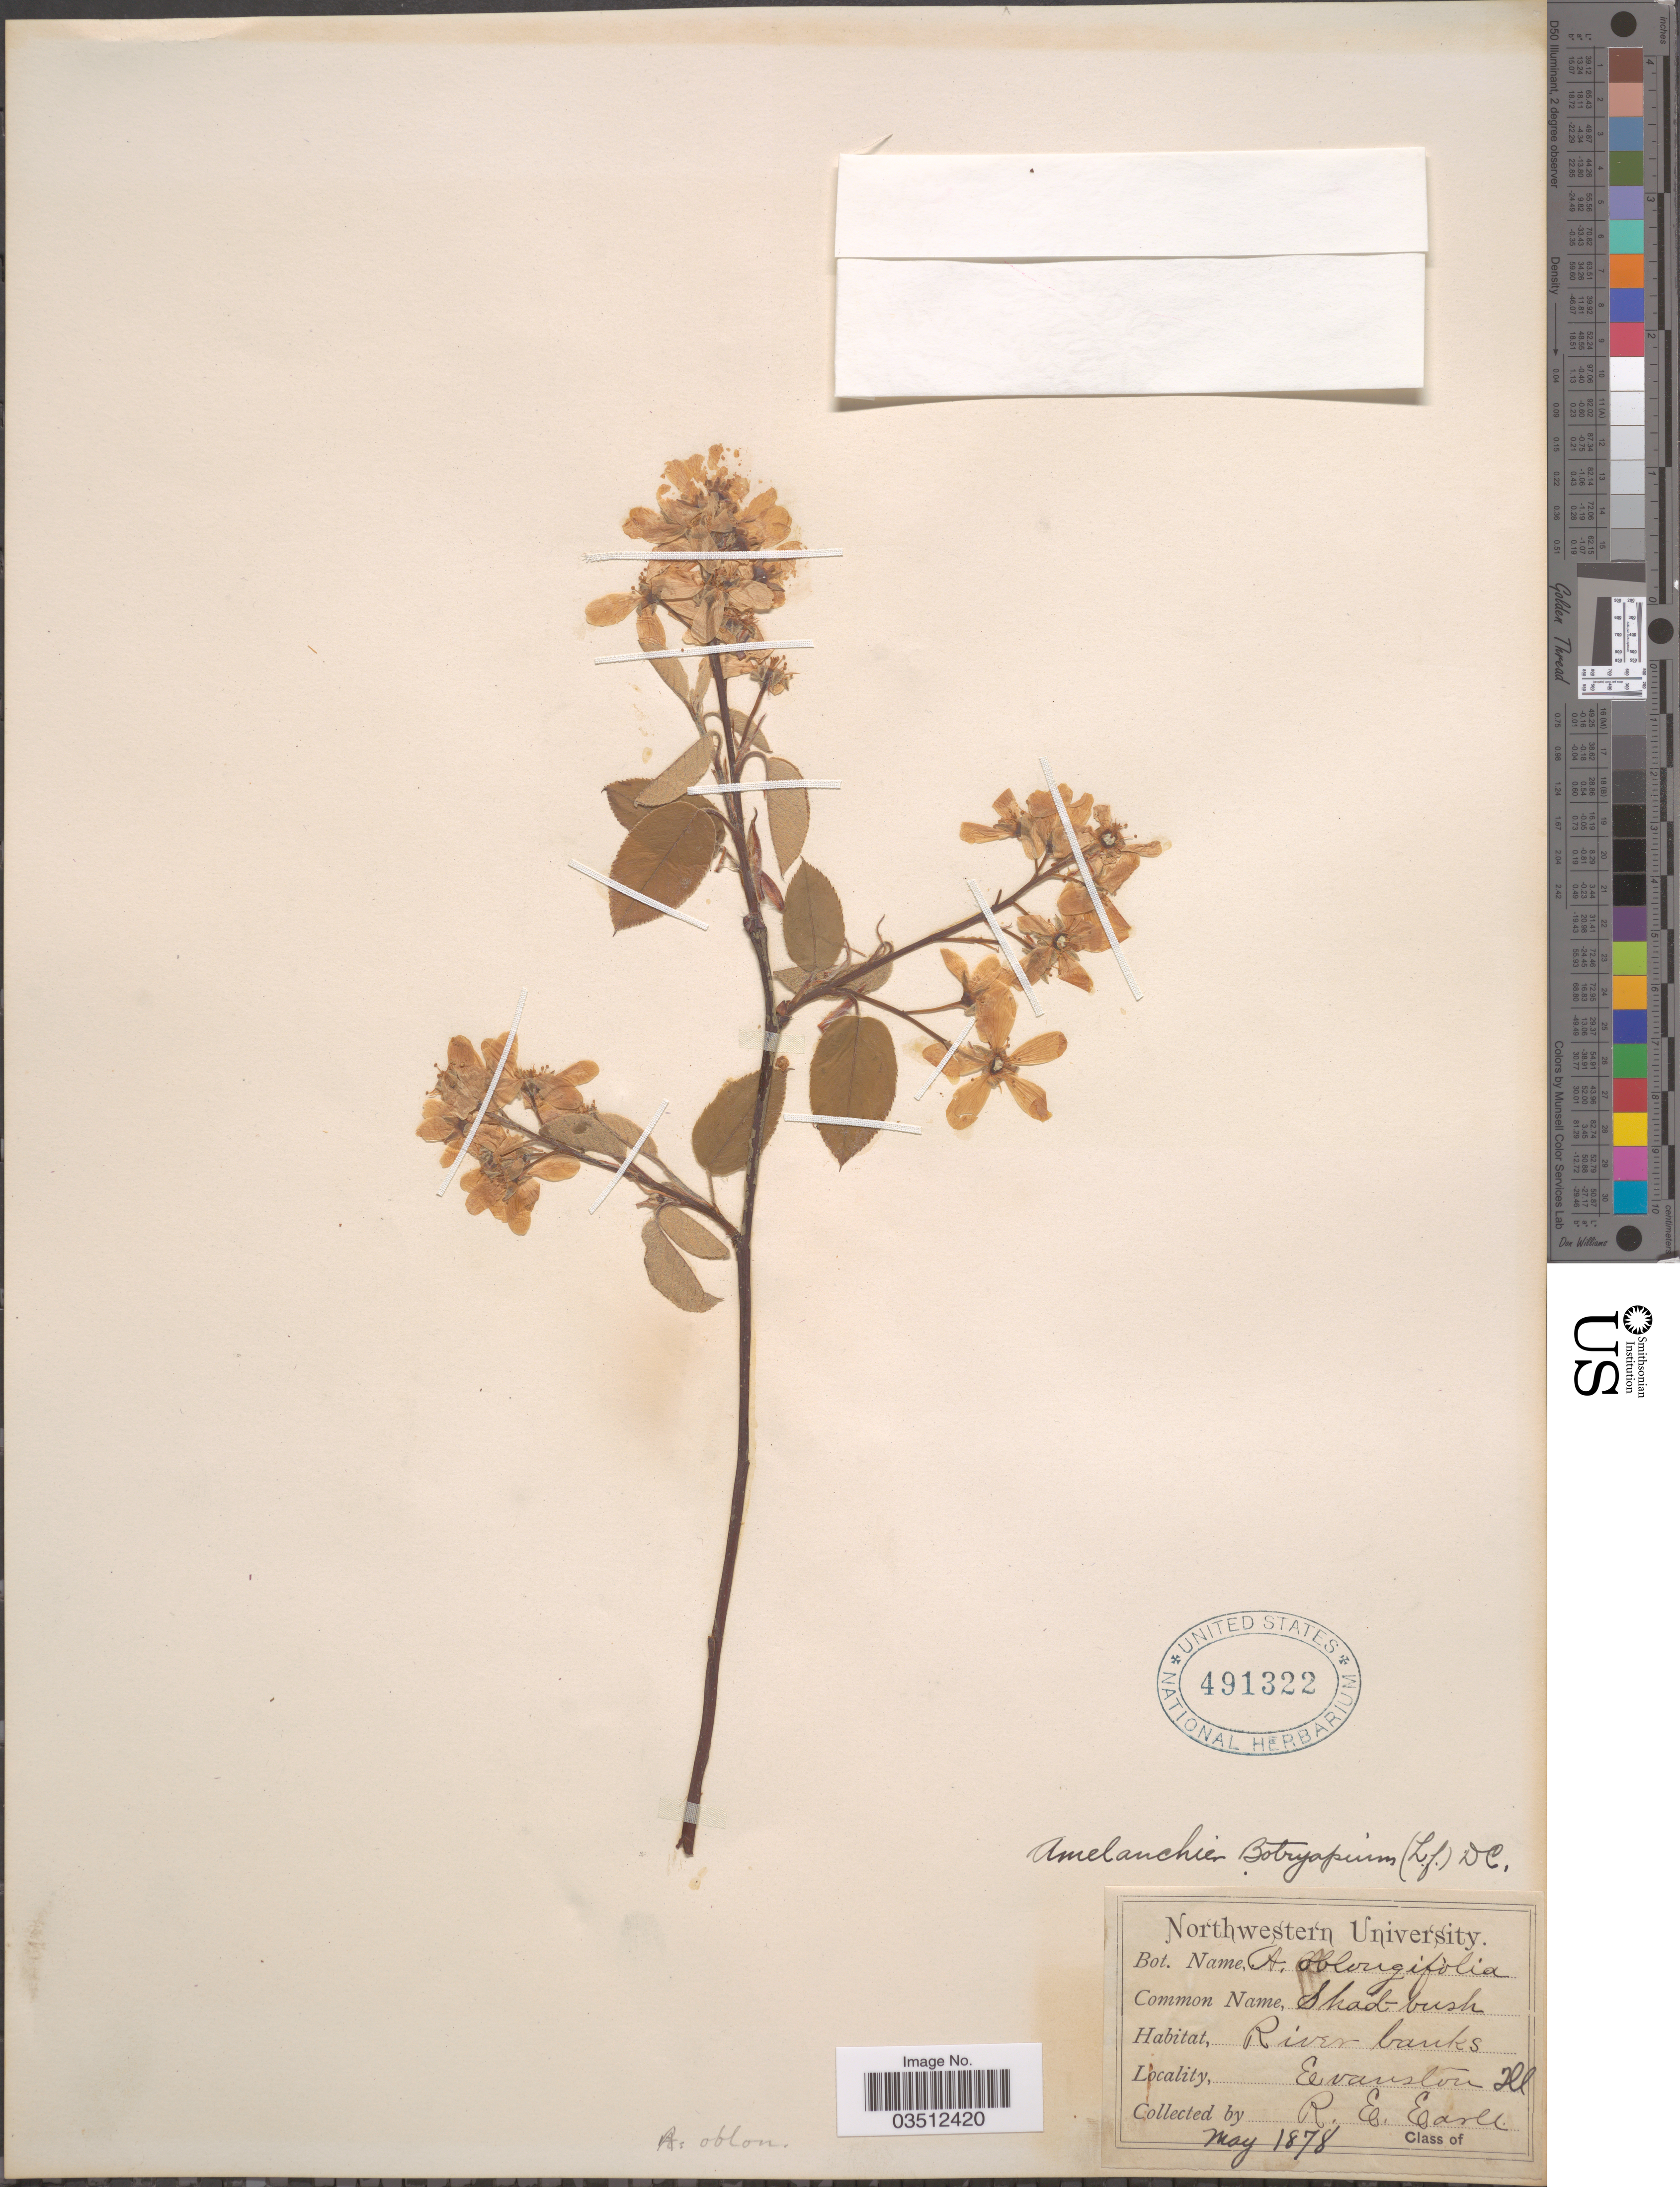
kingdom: Plantae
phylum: Tracheophyta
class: Magnoliopsida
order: Rosales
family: Rosaceae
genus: Amelanchier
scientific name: Amelanchier oblongifolia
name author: (Torr. & A. Gray) M. Roem.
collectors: R. Earle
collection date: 1878-05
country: United States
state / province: Illinois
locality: River banks, Evanston.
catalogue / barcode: US 491322